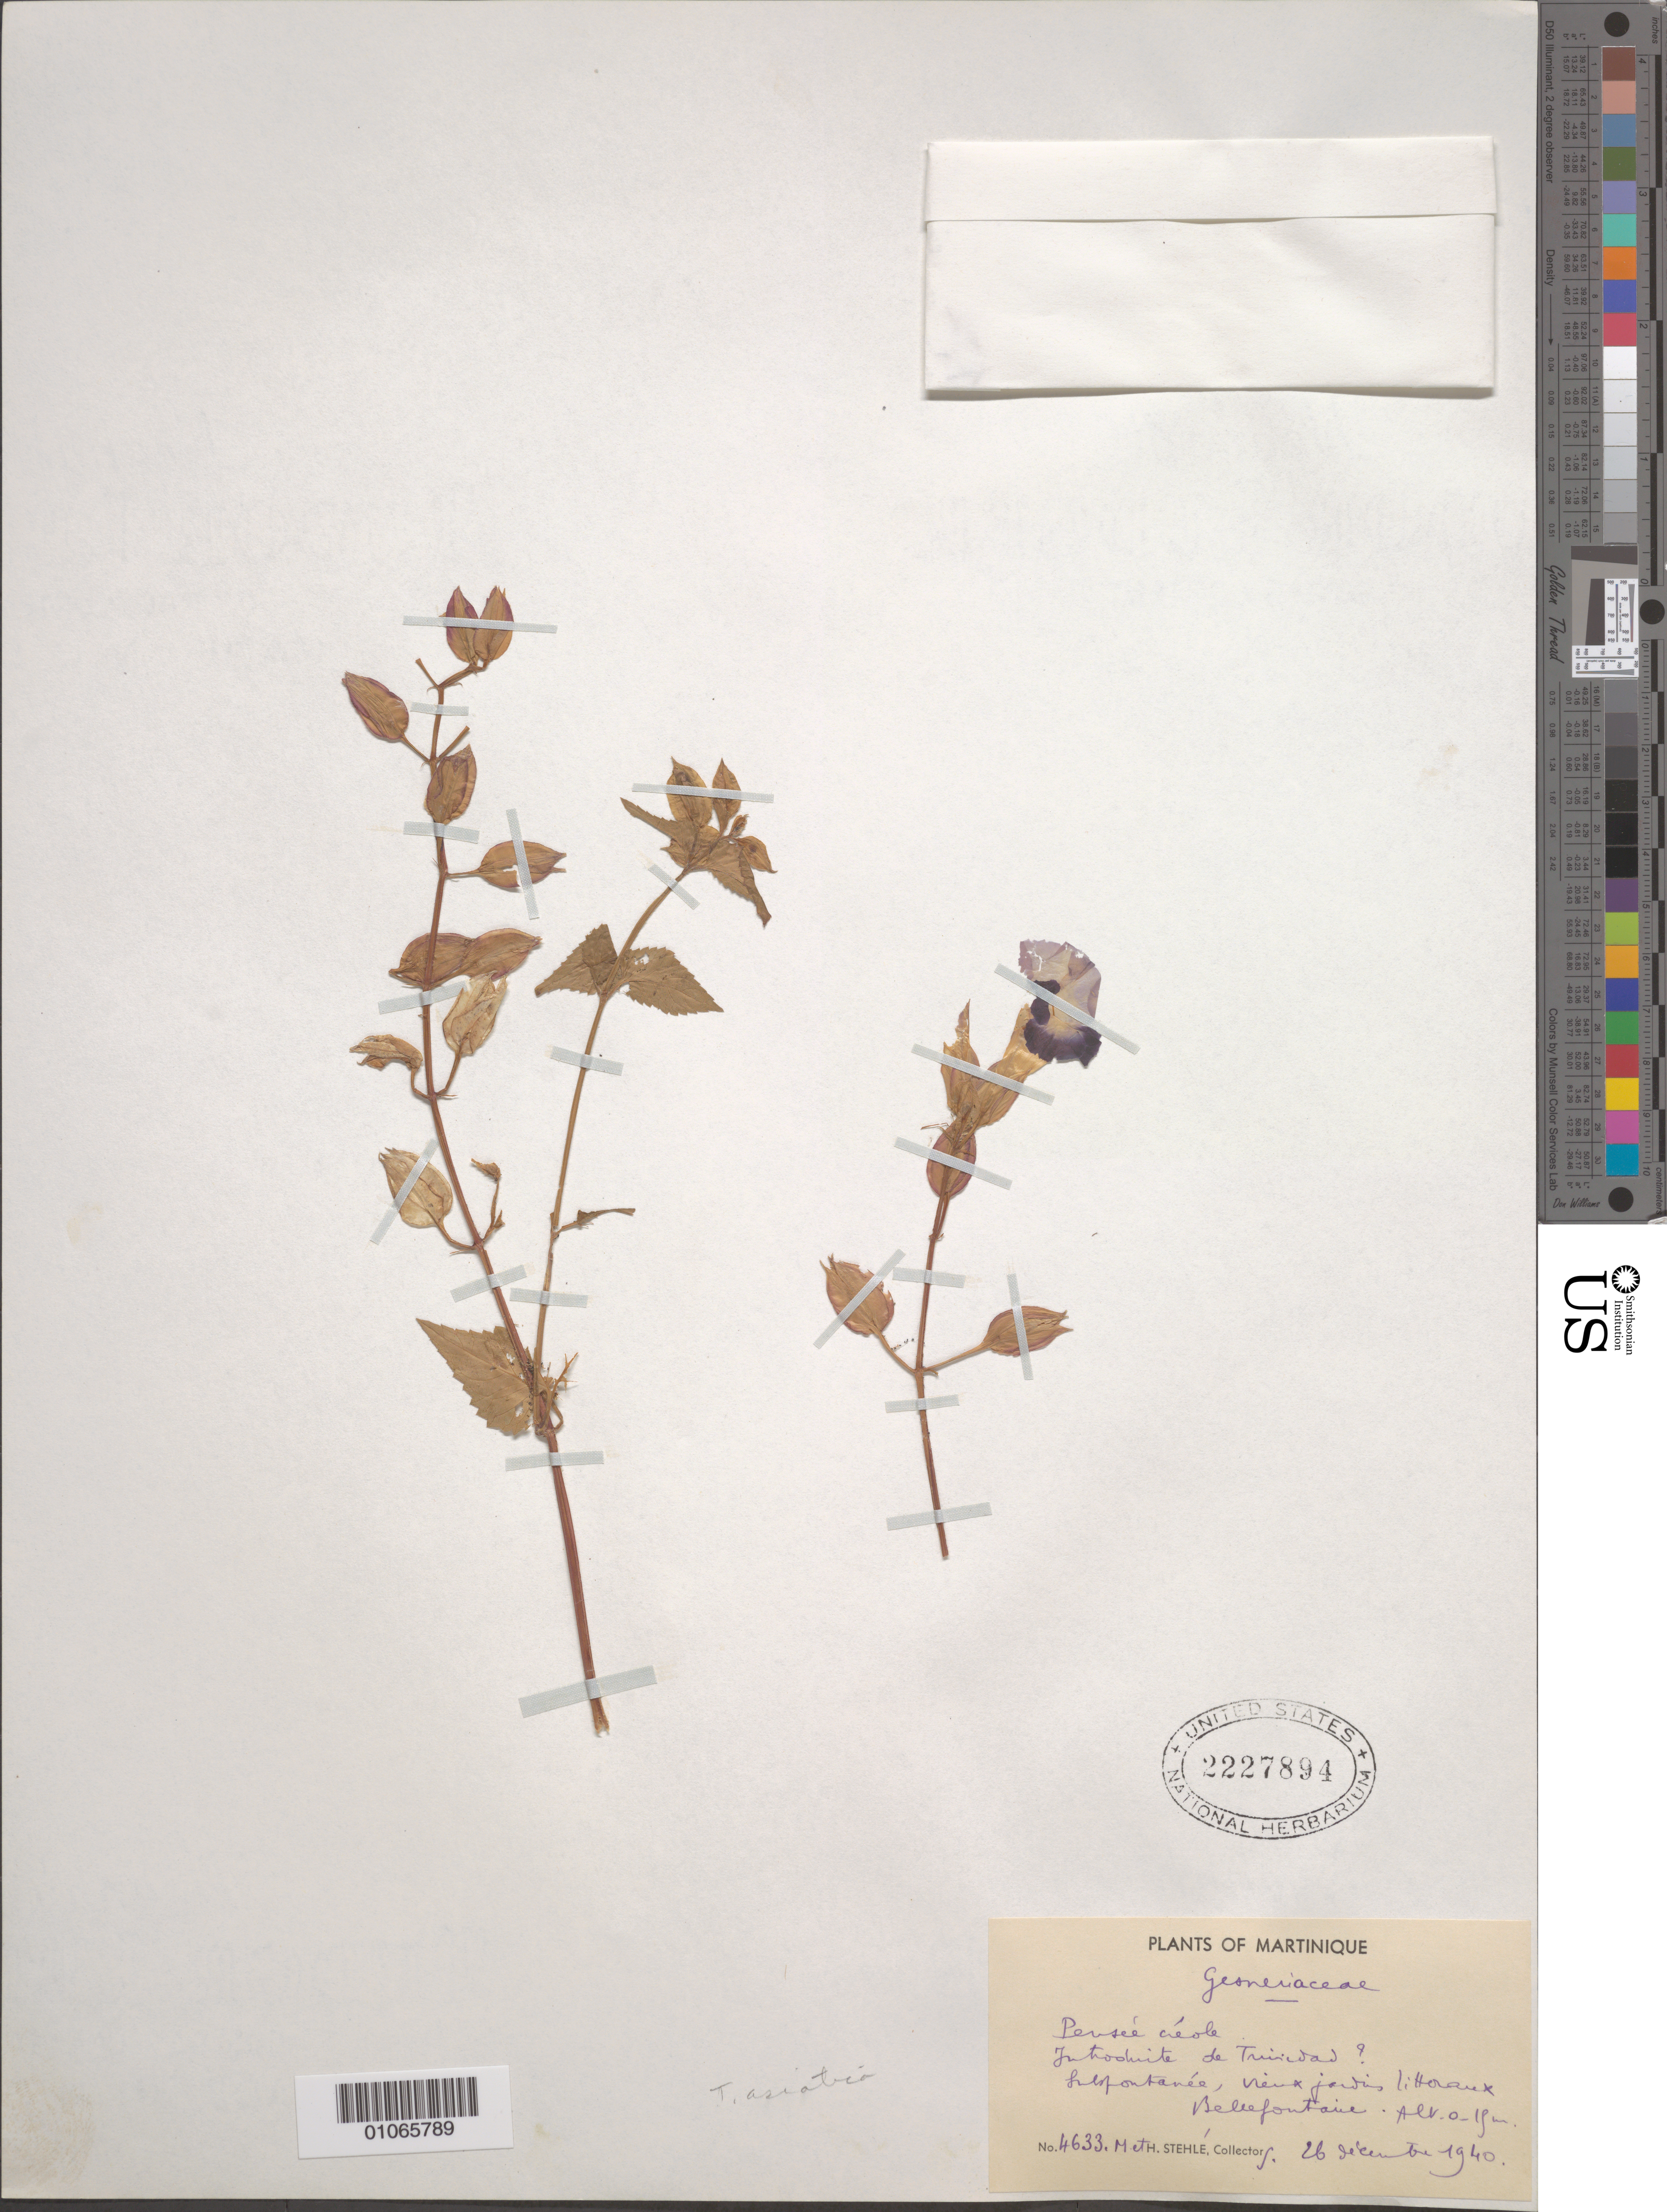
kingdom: Plantae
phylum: Tracheophyta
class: Magnoliopsida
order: Lamiales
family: Linderniaceae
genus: Torenia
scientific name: Torenia fournieri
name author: Linden ex E. Fourn.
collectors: H. Stehlé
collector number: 4633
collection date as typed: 26 Sep 1940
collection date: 1940-09-26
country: Martinique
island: Martinique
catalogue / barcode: US 2227894